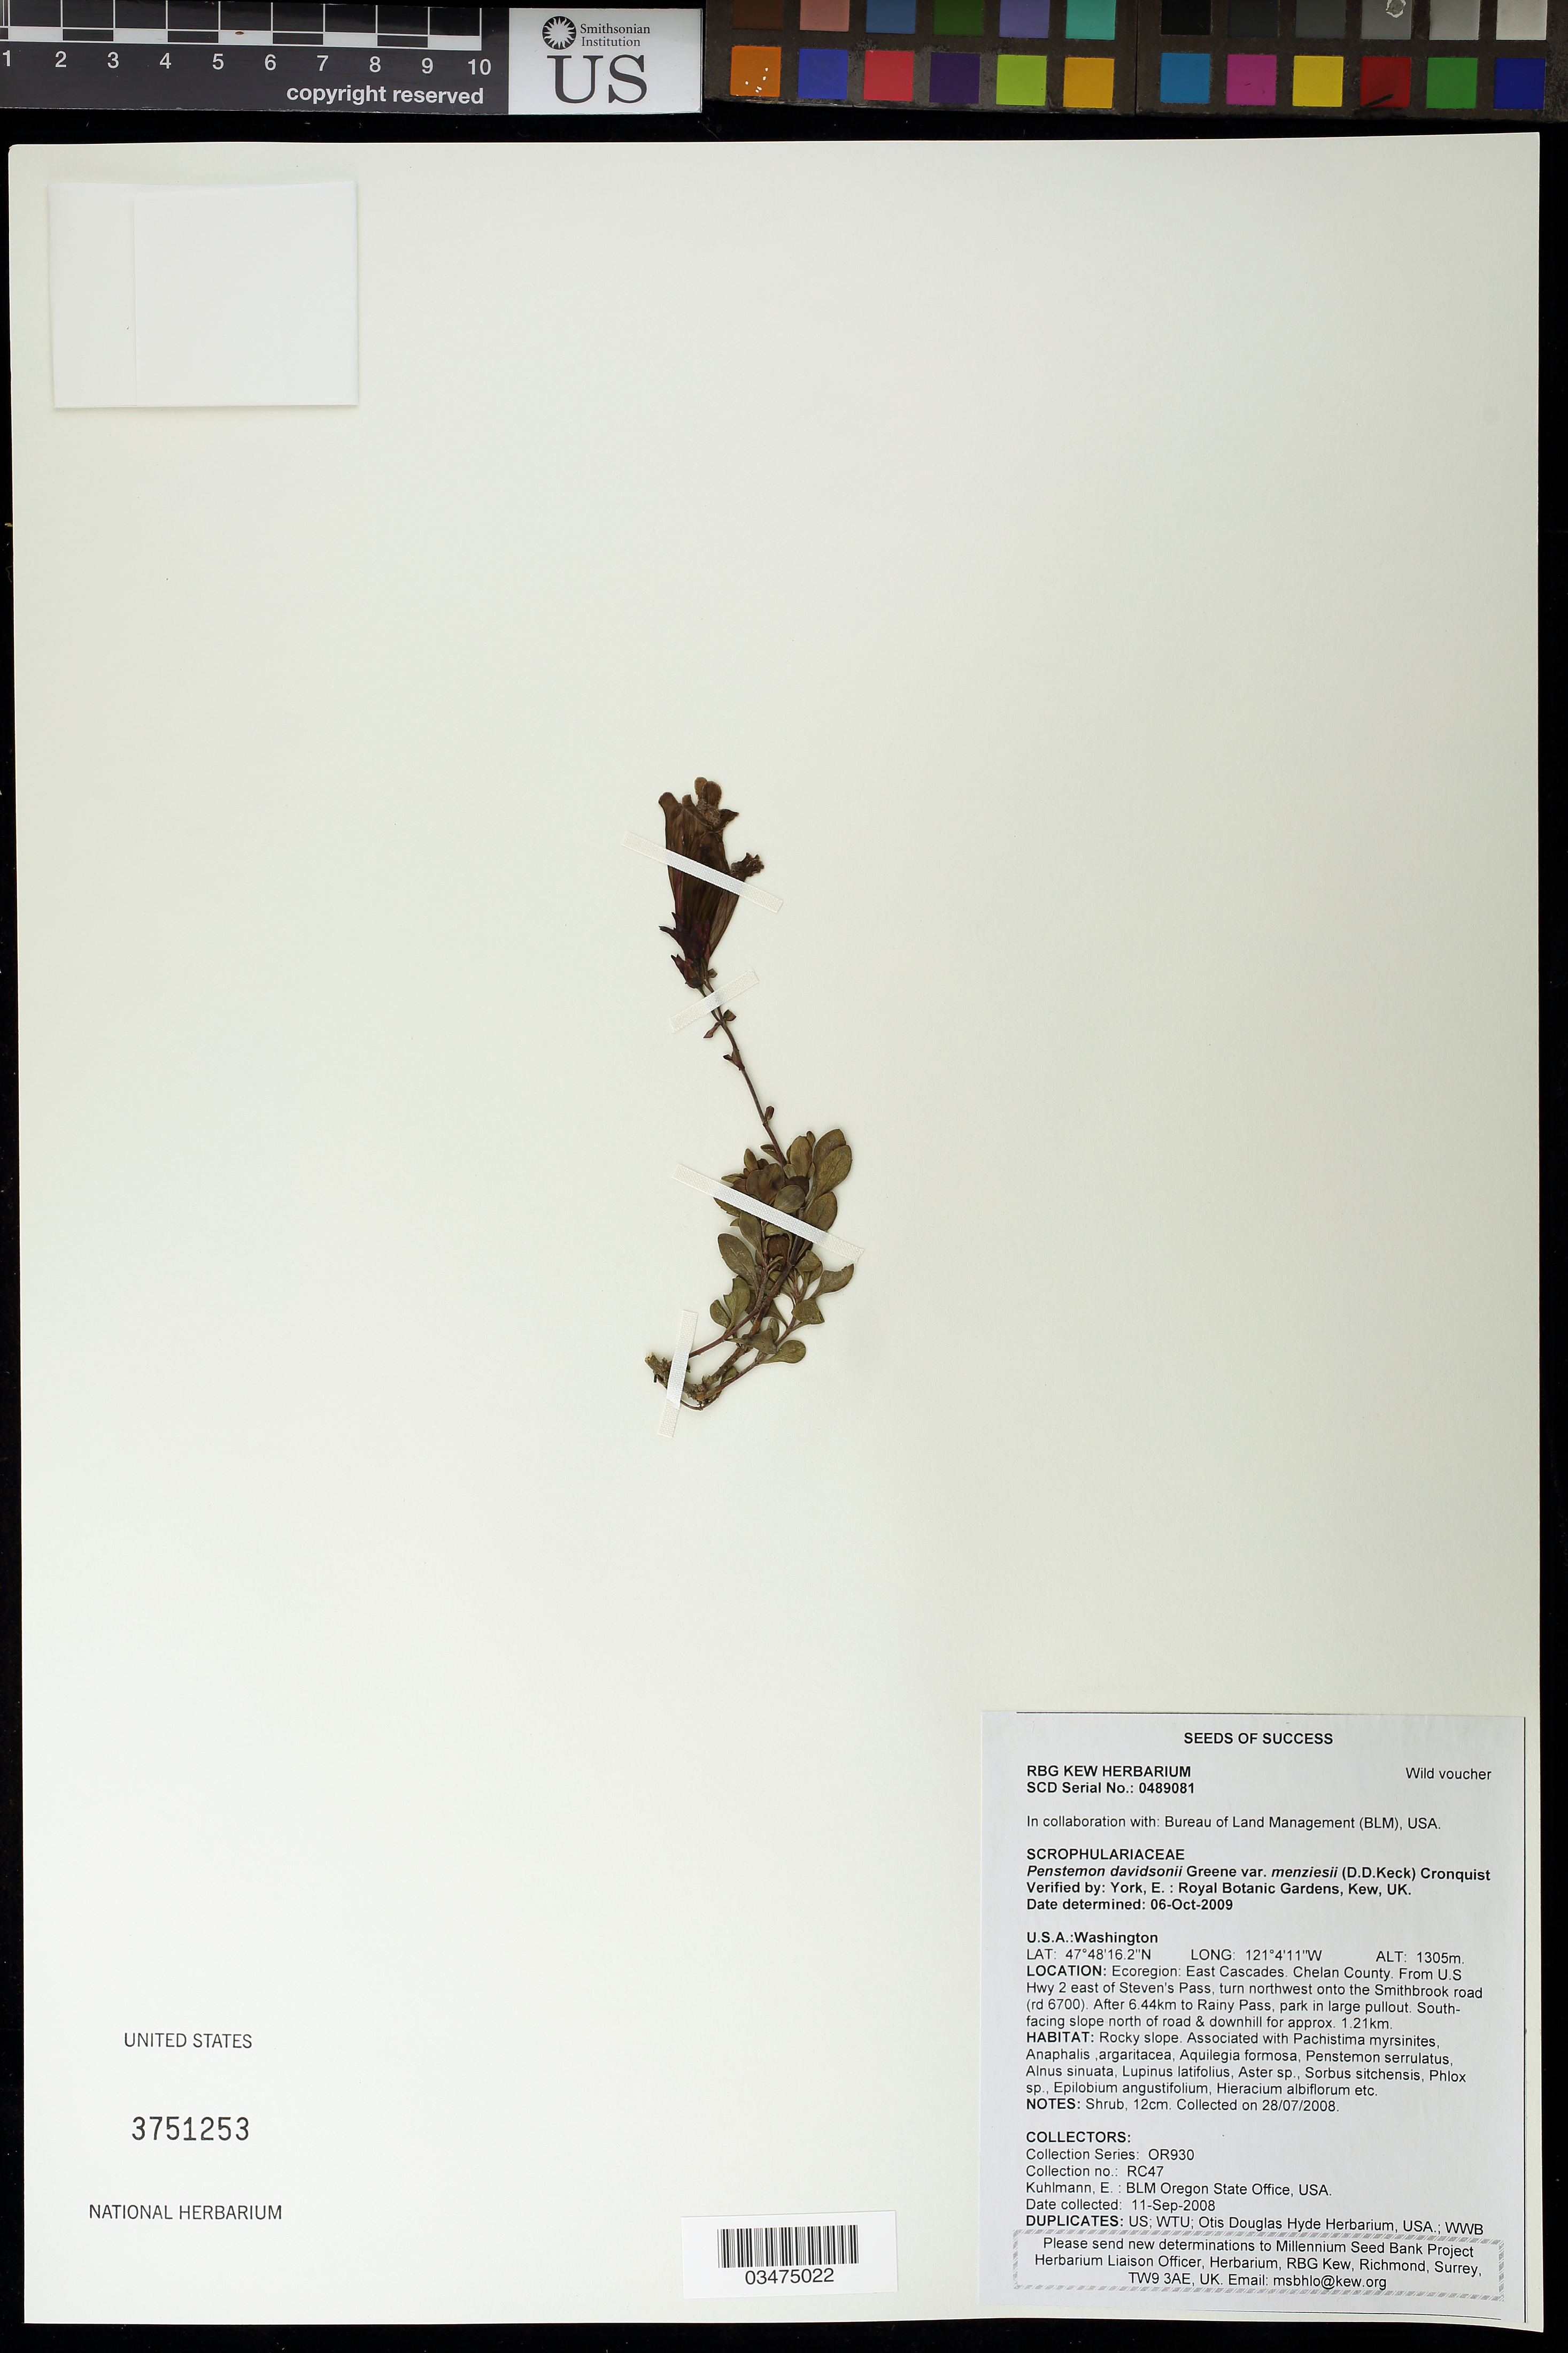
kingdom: Plantae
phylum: Tracheophyta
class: Magnoliopsida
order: Lamiales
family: Plantaginaceae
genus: Penstemon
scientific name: Penstemon davidsonii var. menziesii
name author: (D.D. Keck) Cronquist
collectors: E. Kuhlmann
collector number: OR930-RC47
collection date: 2008-07-28 or 2008-09-11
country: United States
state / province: Washington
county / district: Chelan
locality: From Steven's Pass to NW onto Smithbrook road for 6.44 km to Rainy Pass.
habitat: Rocky slope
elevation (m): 1305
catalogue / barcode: US 3751253